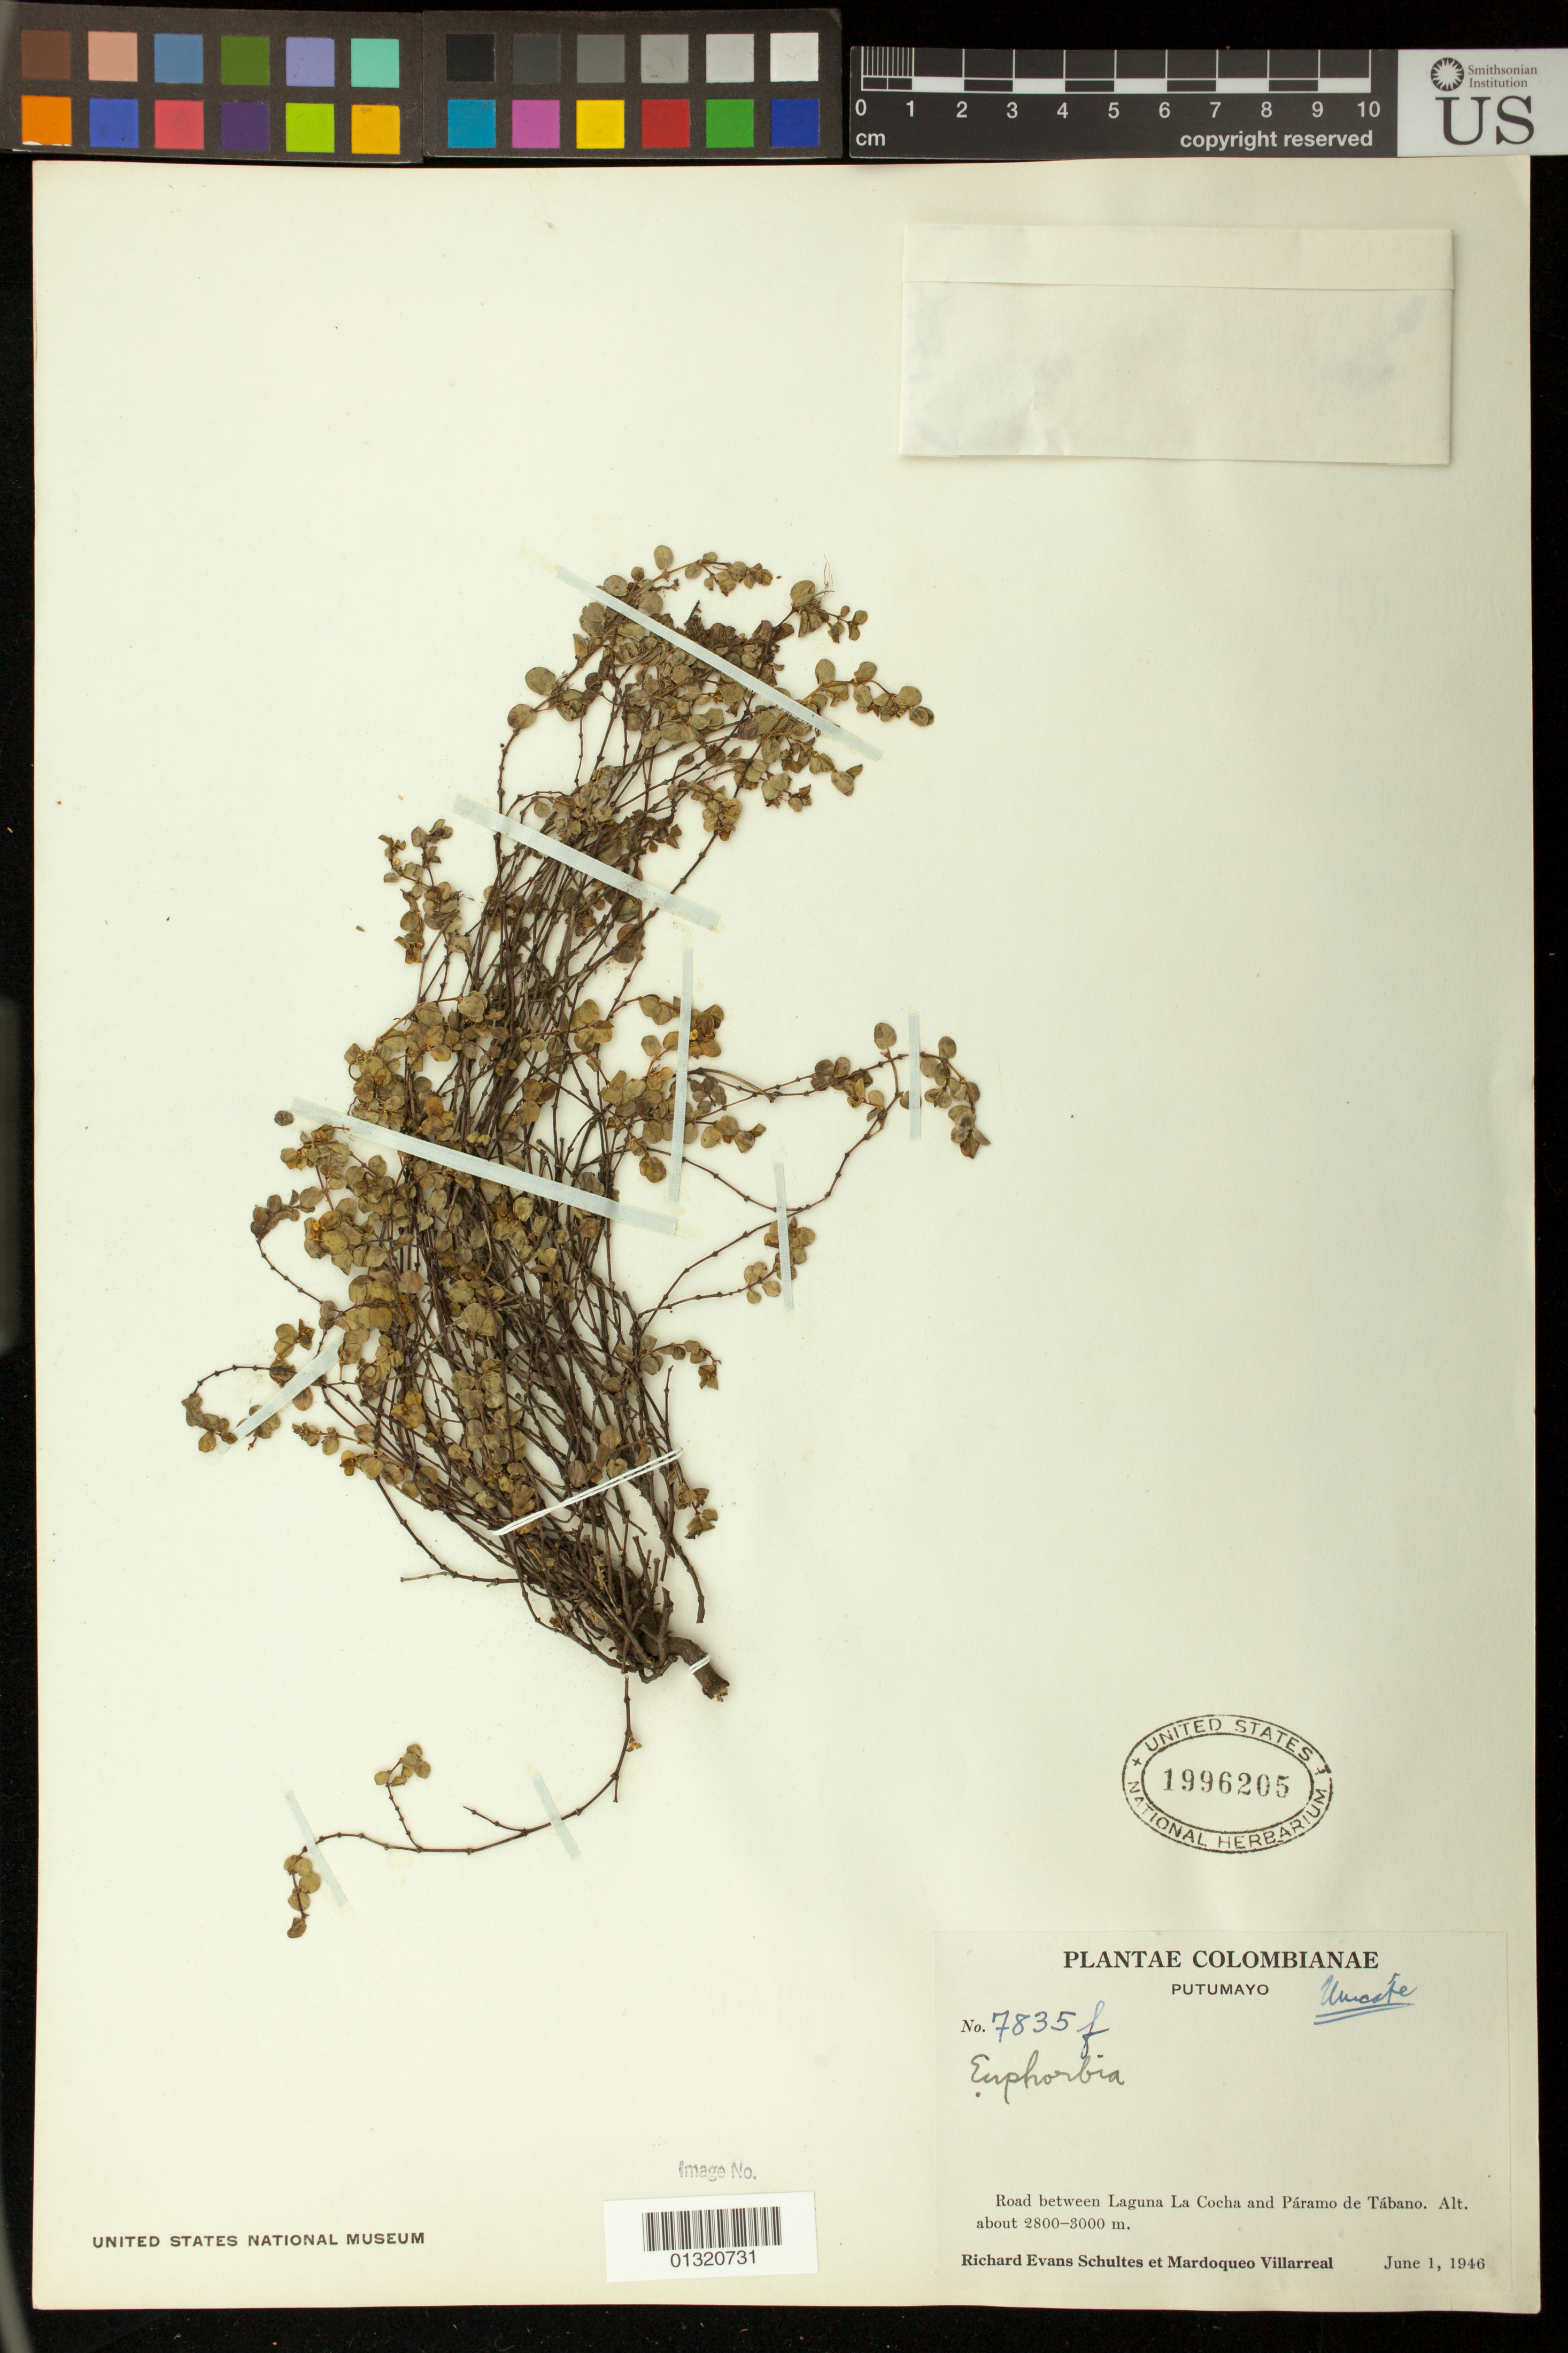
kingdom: Plantae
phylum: Tracheophyta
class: Magnoliopsida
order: Malpighiales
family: Euphorbiaceae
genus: Euphorbia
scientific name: Euphorbia sp.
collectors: R. E. Schultes & M. Villareal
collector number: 7835f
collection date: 1946-06-01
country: Colombia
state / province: Putumayo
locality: Road between Laguna La Cocha and Paramo de Tabano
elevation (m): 2800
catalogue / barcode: US 1996205